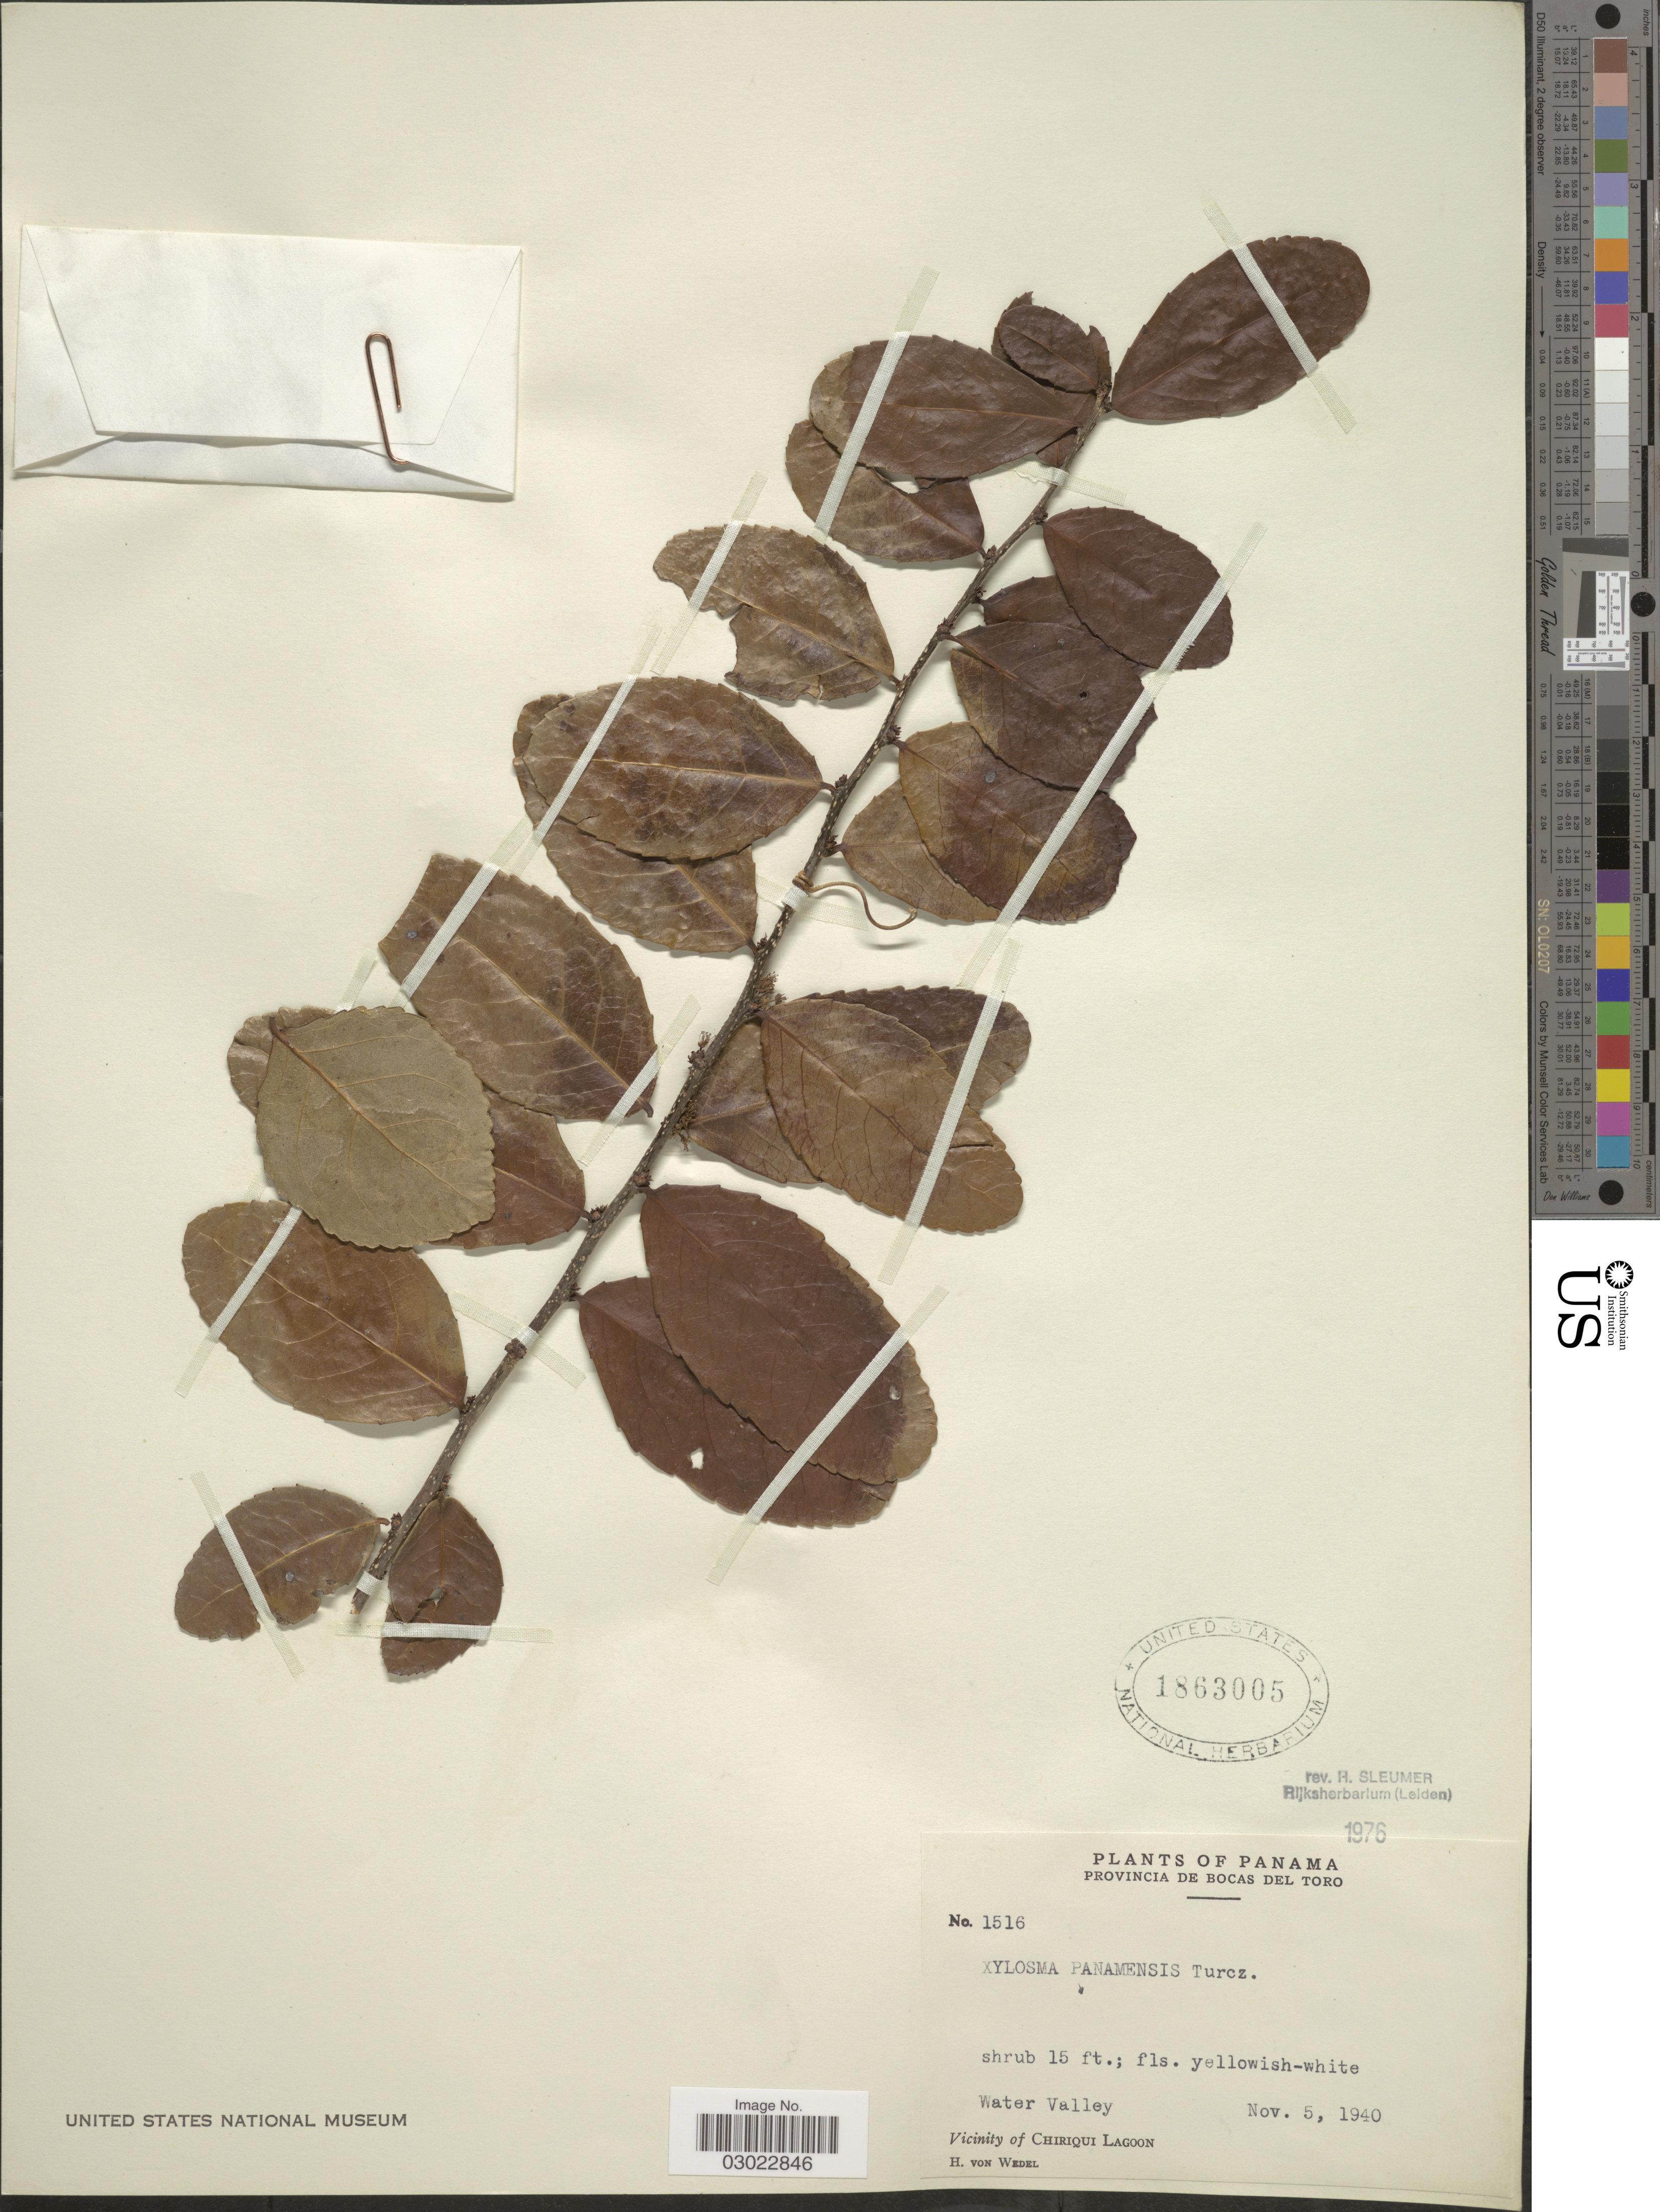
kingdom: Plantae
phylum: Tracheophyta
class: Magnoliopsida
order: Malpighiales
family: Salicaceae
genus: Xylosma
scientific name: Xylosma panamensis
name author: Turcz.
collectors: H. von Wedel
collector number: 1516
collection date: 1940-11-05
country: Panama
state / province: Bocas del Toro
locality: Water Valley. Vicinity of Chiriqui Lagoon.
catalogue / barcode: US 1863005